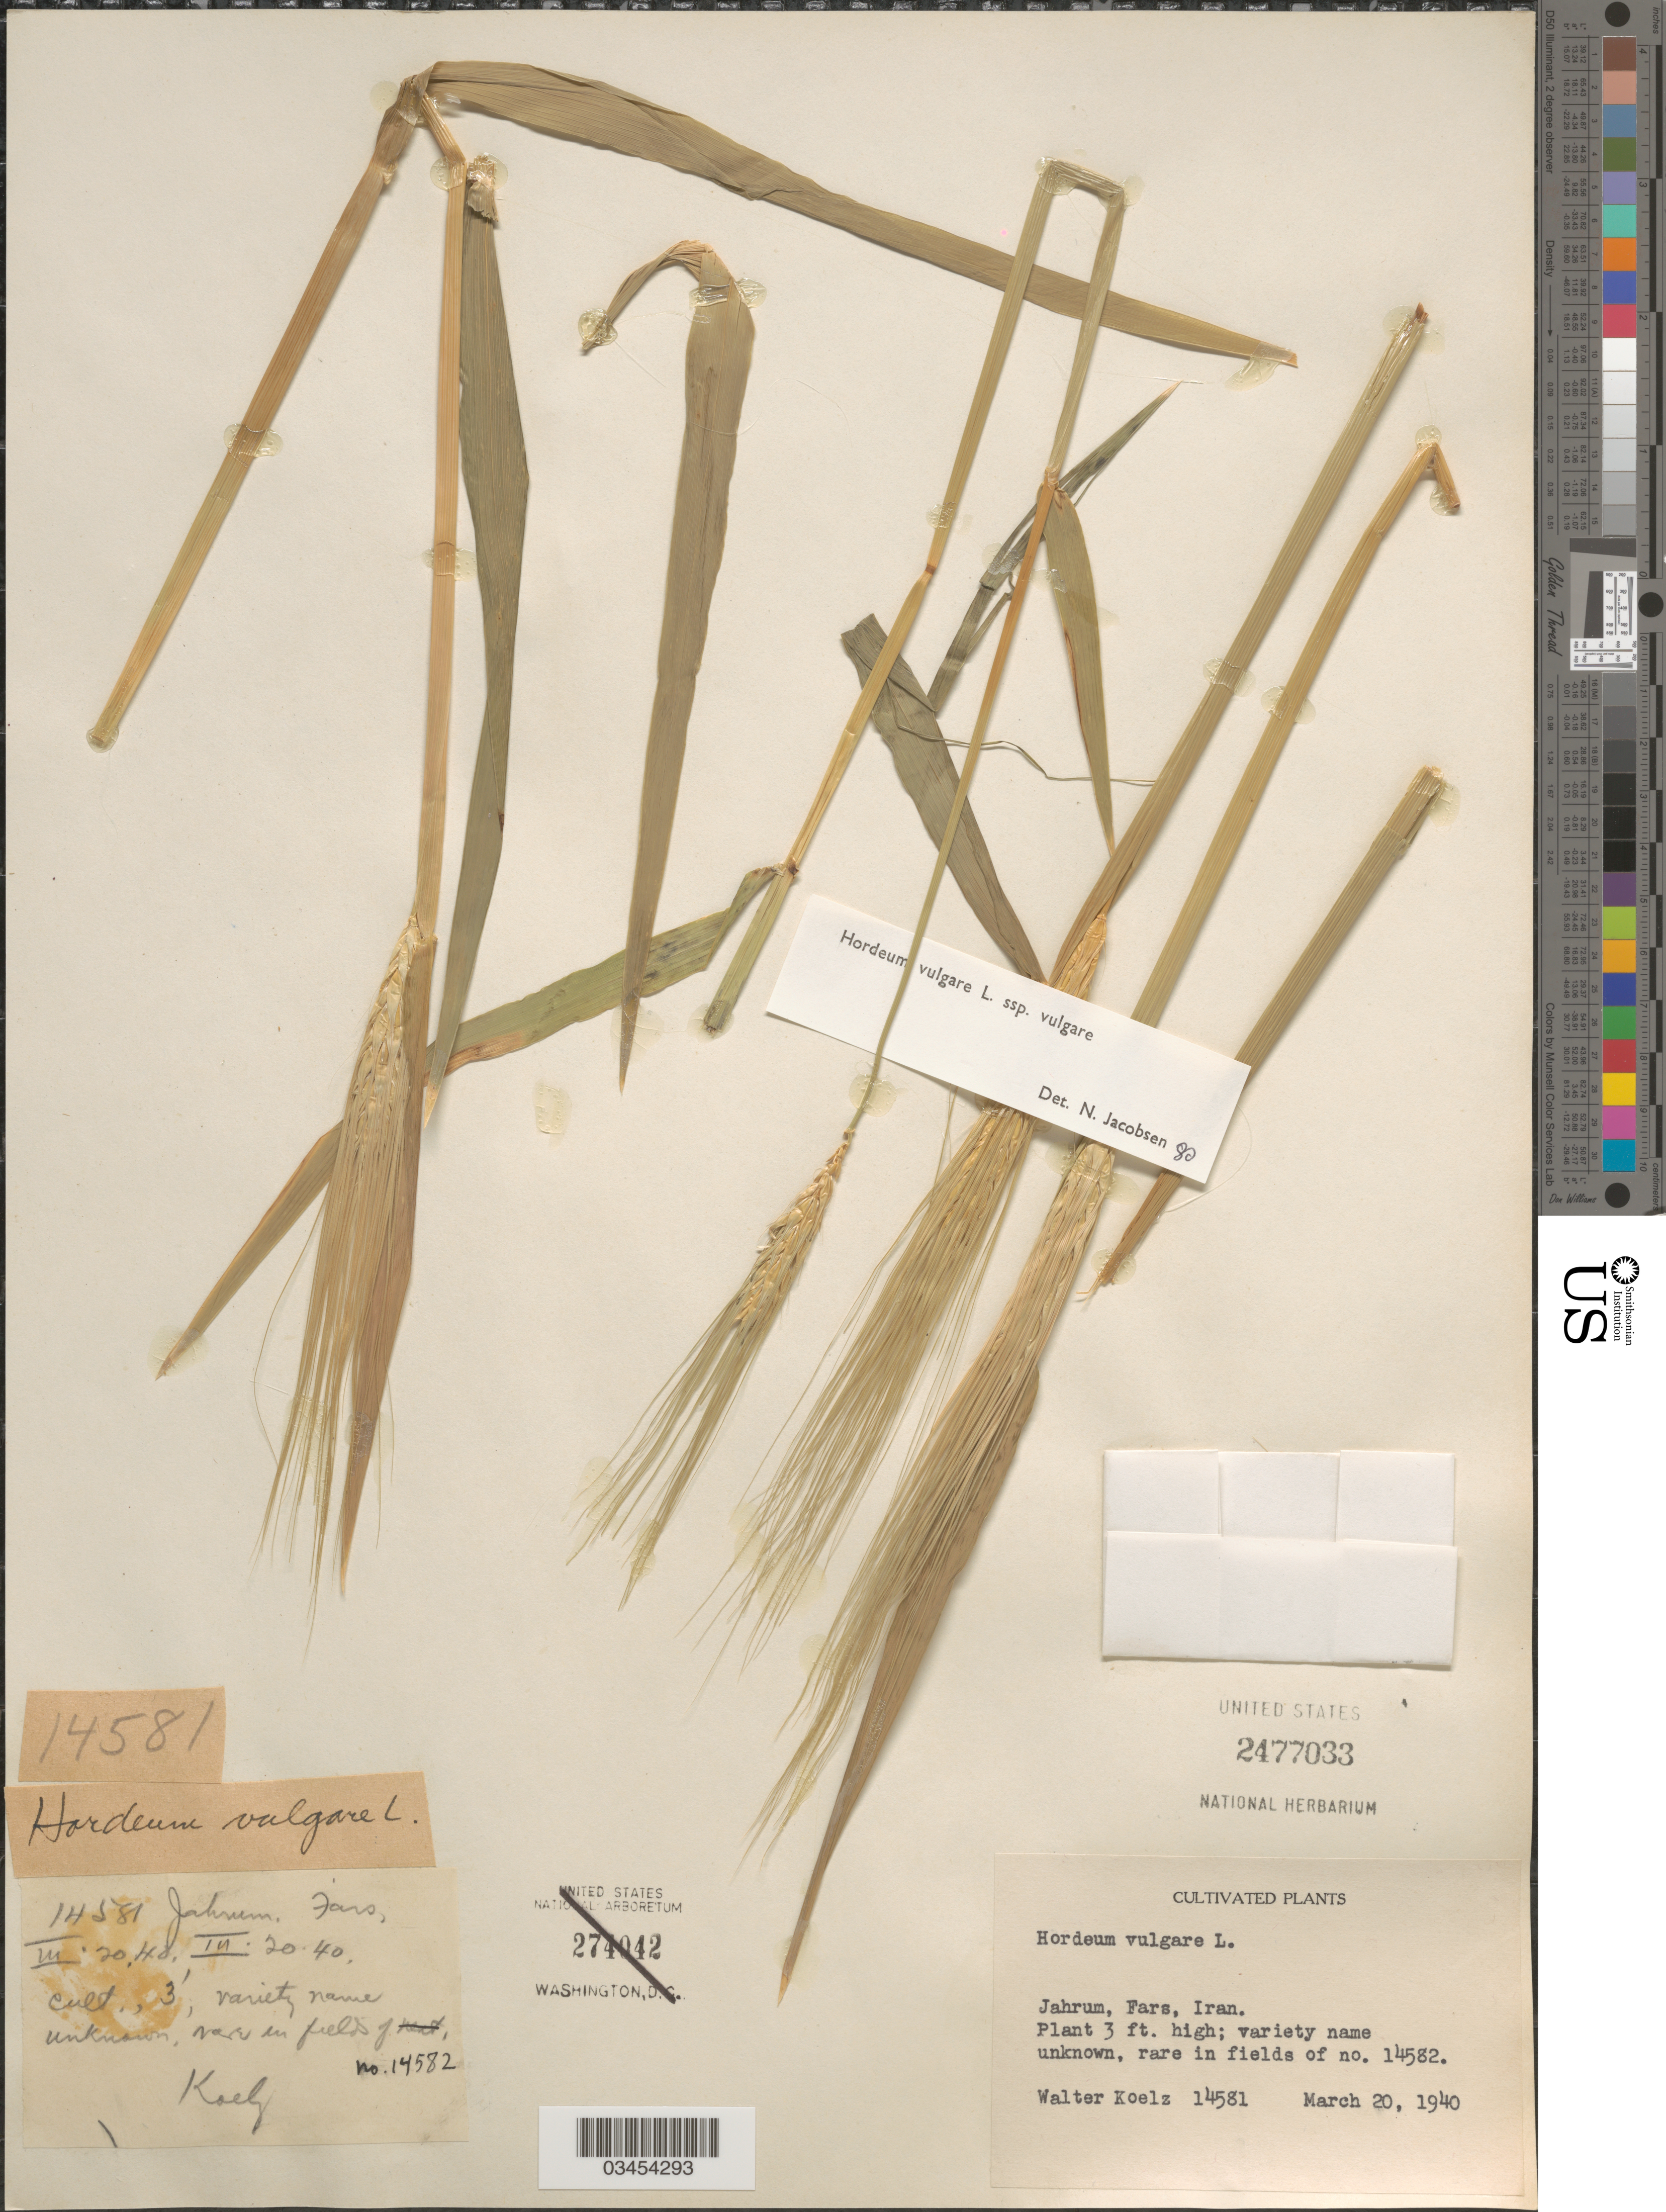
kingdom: Plantae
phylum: Tracheophyta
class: Liliopsida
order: Poales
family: Poaceae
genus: Hordeum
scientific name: Hordeum vulgare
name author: L.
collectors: W. N. Koelz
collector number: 14581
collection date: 1940-03-20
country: Iran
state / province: Fars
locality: Jahrum.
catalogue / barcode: US 2477033